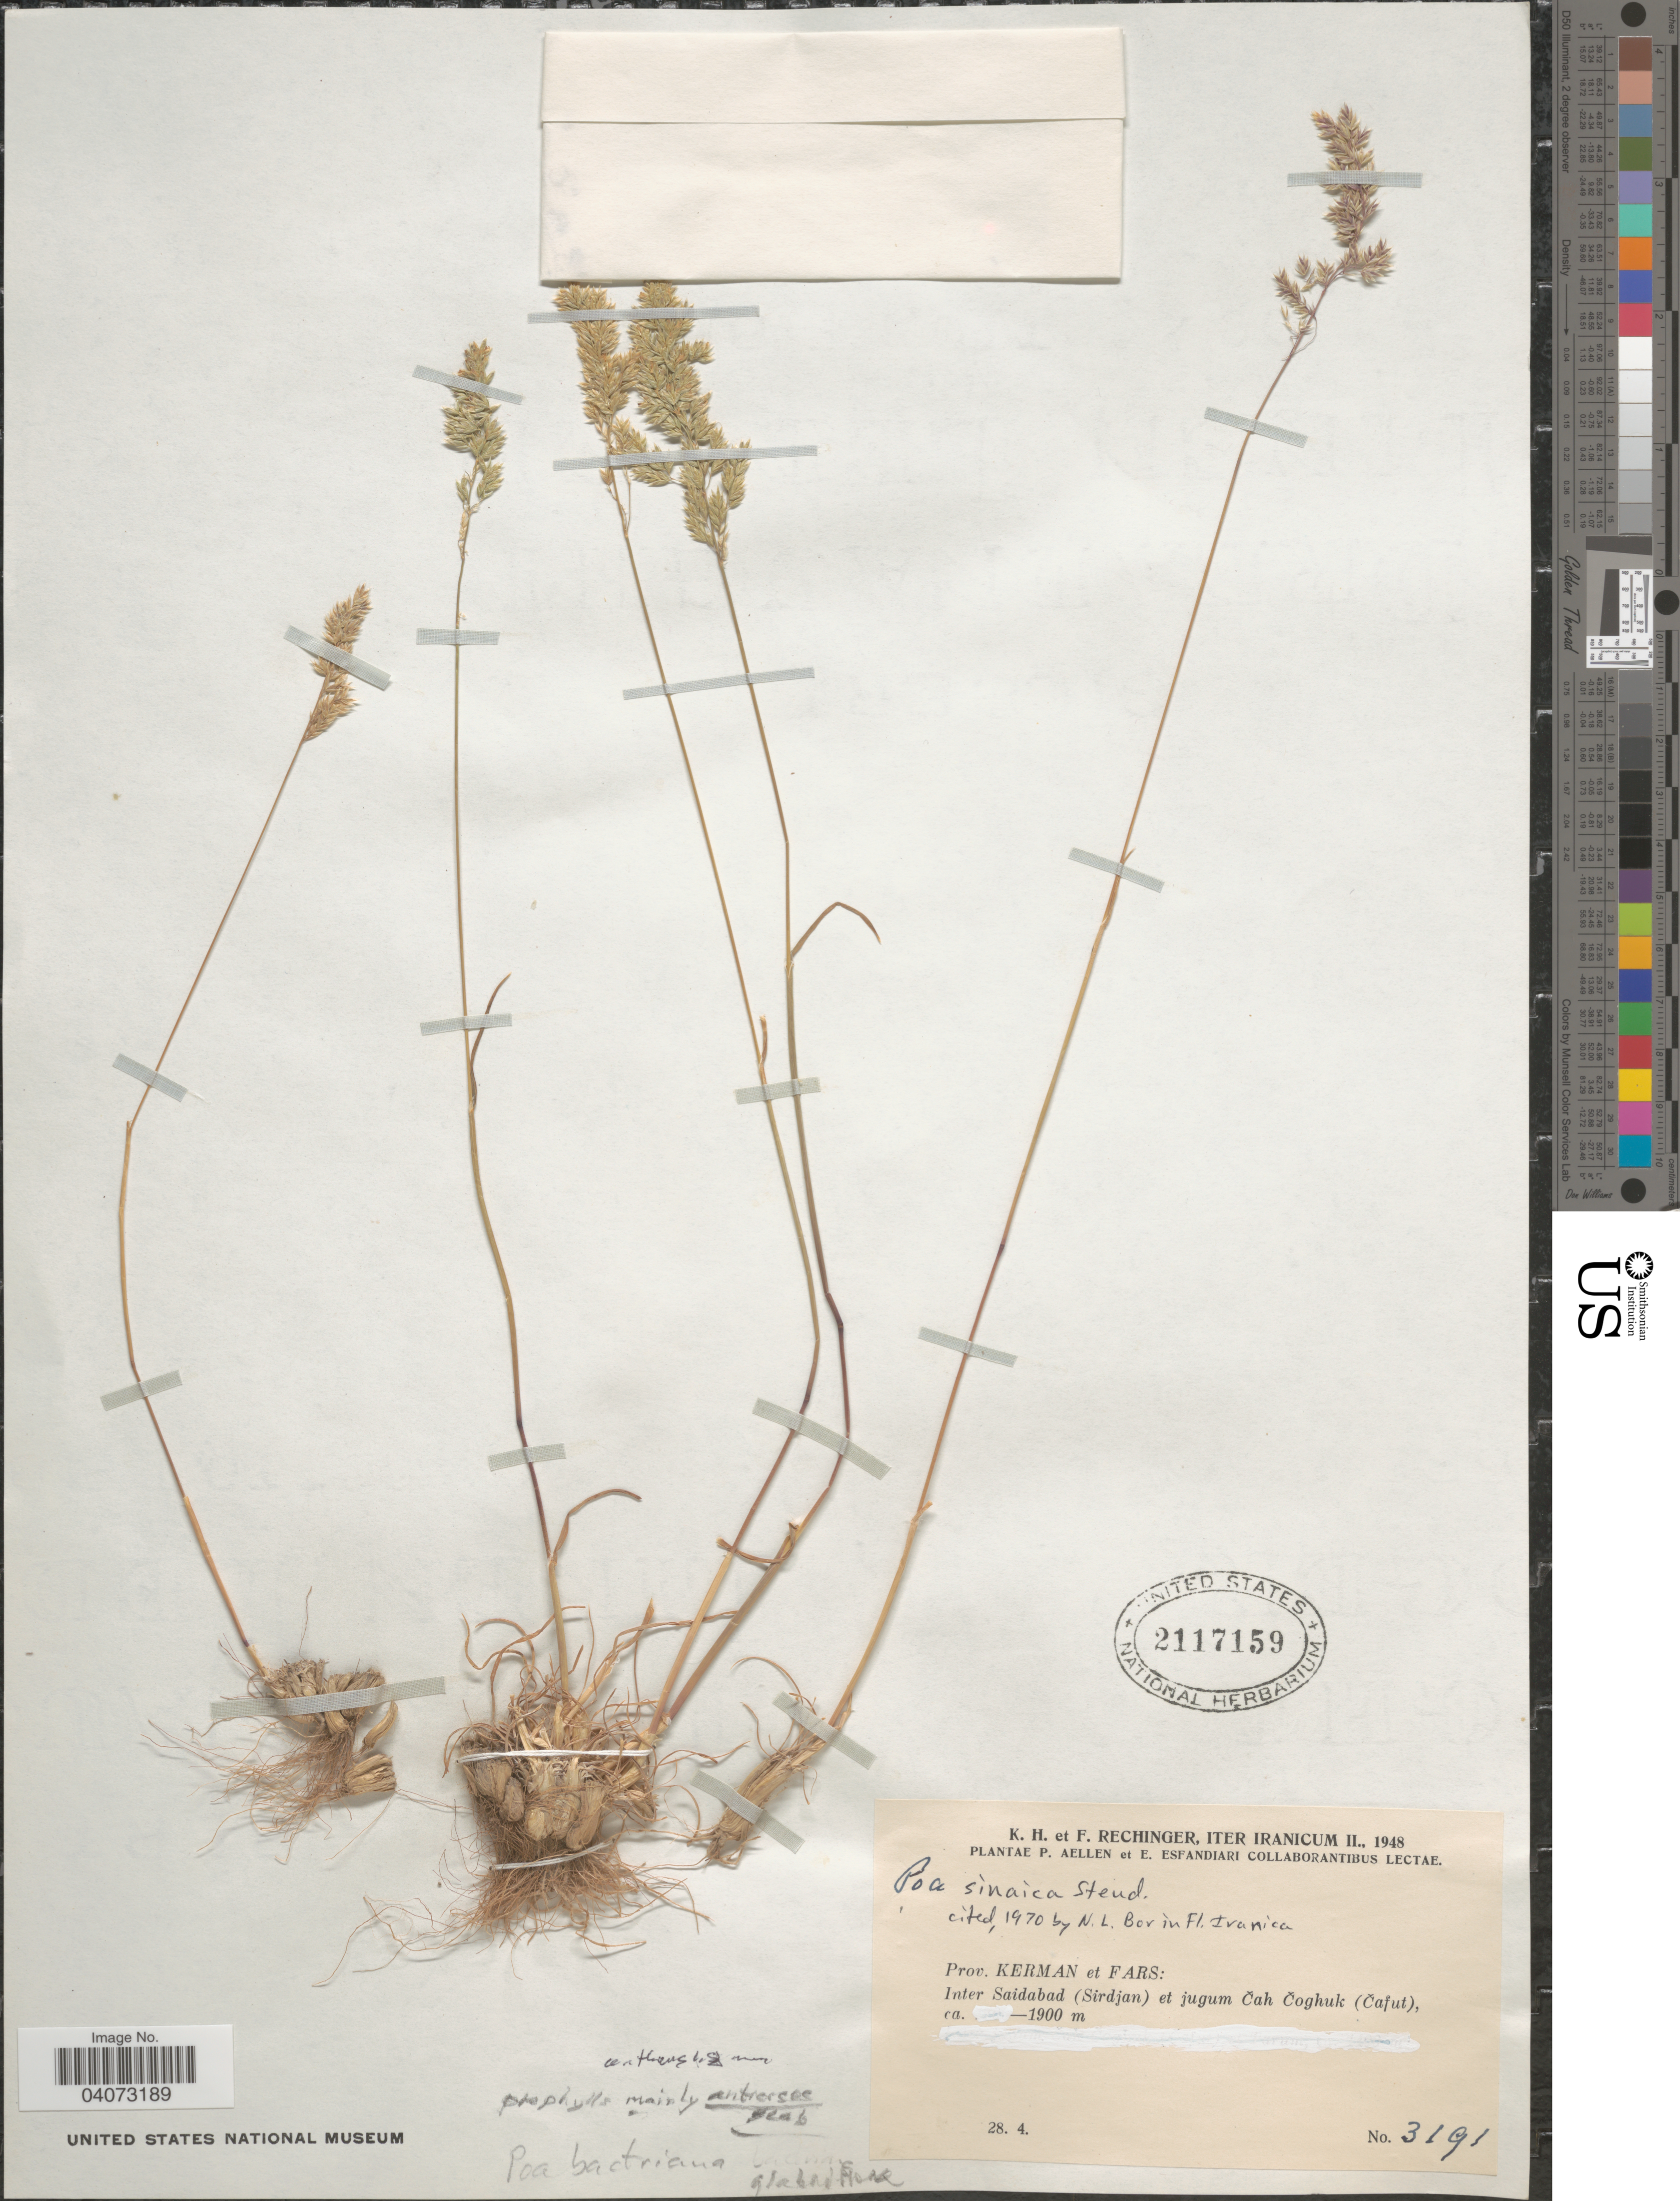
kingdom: Plantae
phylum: Tracheophyta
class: Liliopsida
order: Poales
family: Poaceae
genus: Poa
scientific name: Poa sinaica subsp. reuteriana var. reuteriana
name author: (Boiss. & Buhse) Soreng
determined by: Soreng, Robert J., Research Associate (BOT), Smithsonian Institution - National Museum of Natural History (UNITED STATES)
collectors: K. H. Rechinger & F. Rechinger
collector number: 3191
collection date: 1948-04-28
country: Iran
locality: Iter Iranicum II., 1948. Prov. Kerman et Fars: Inter Saidabad (Sirdjan) et jugum Čah Čoghuk (Čafut).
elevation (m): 1900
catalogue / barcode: US 2117159